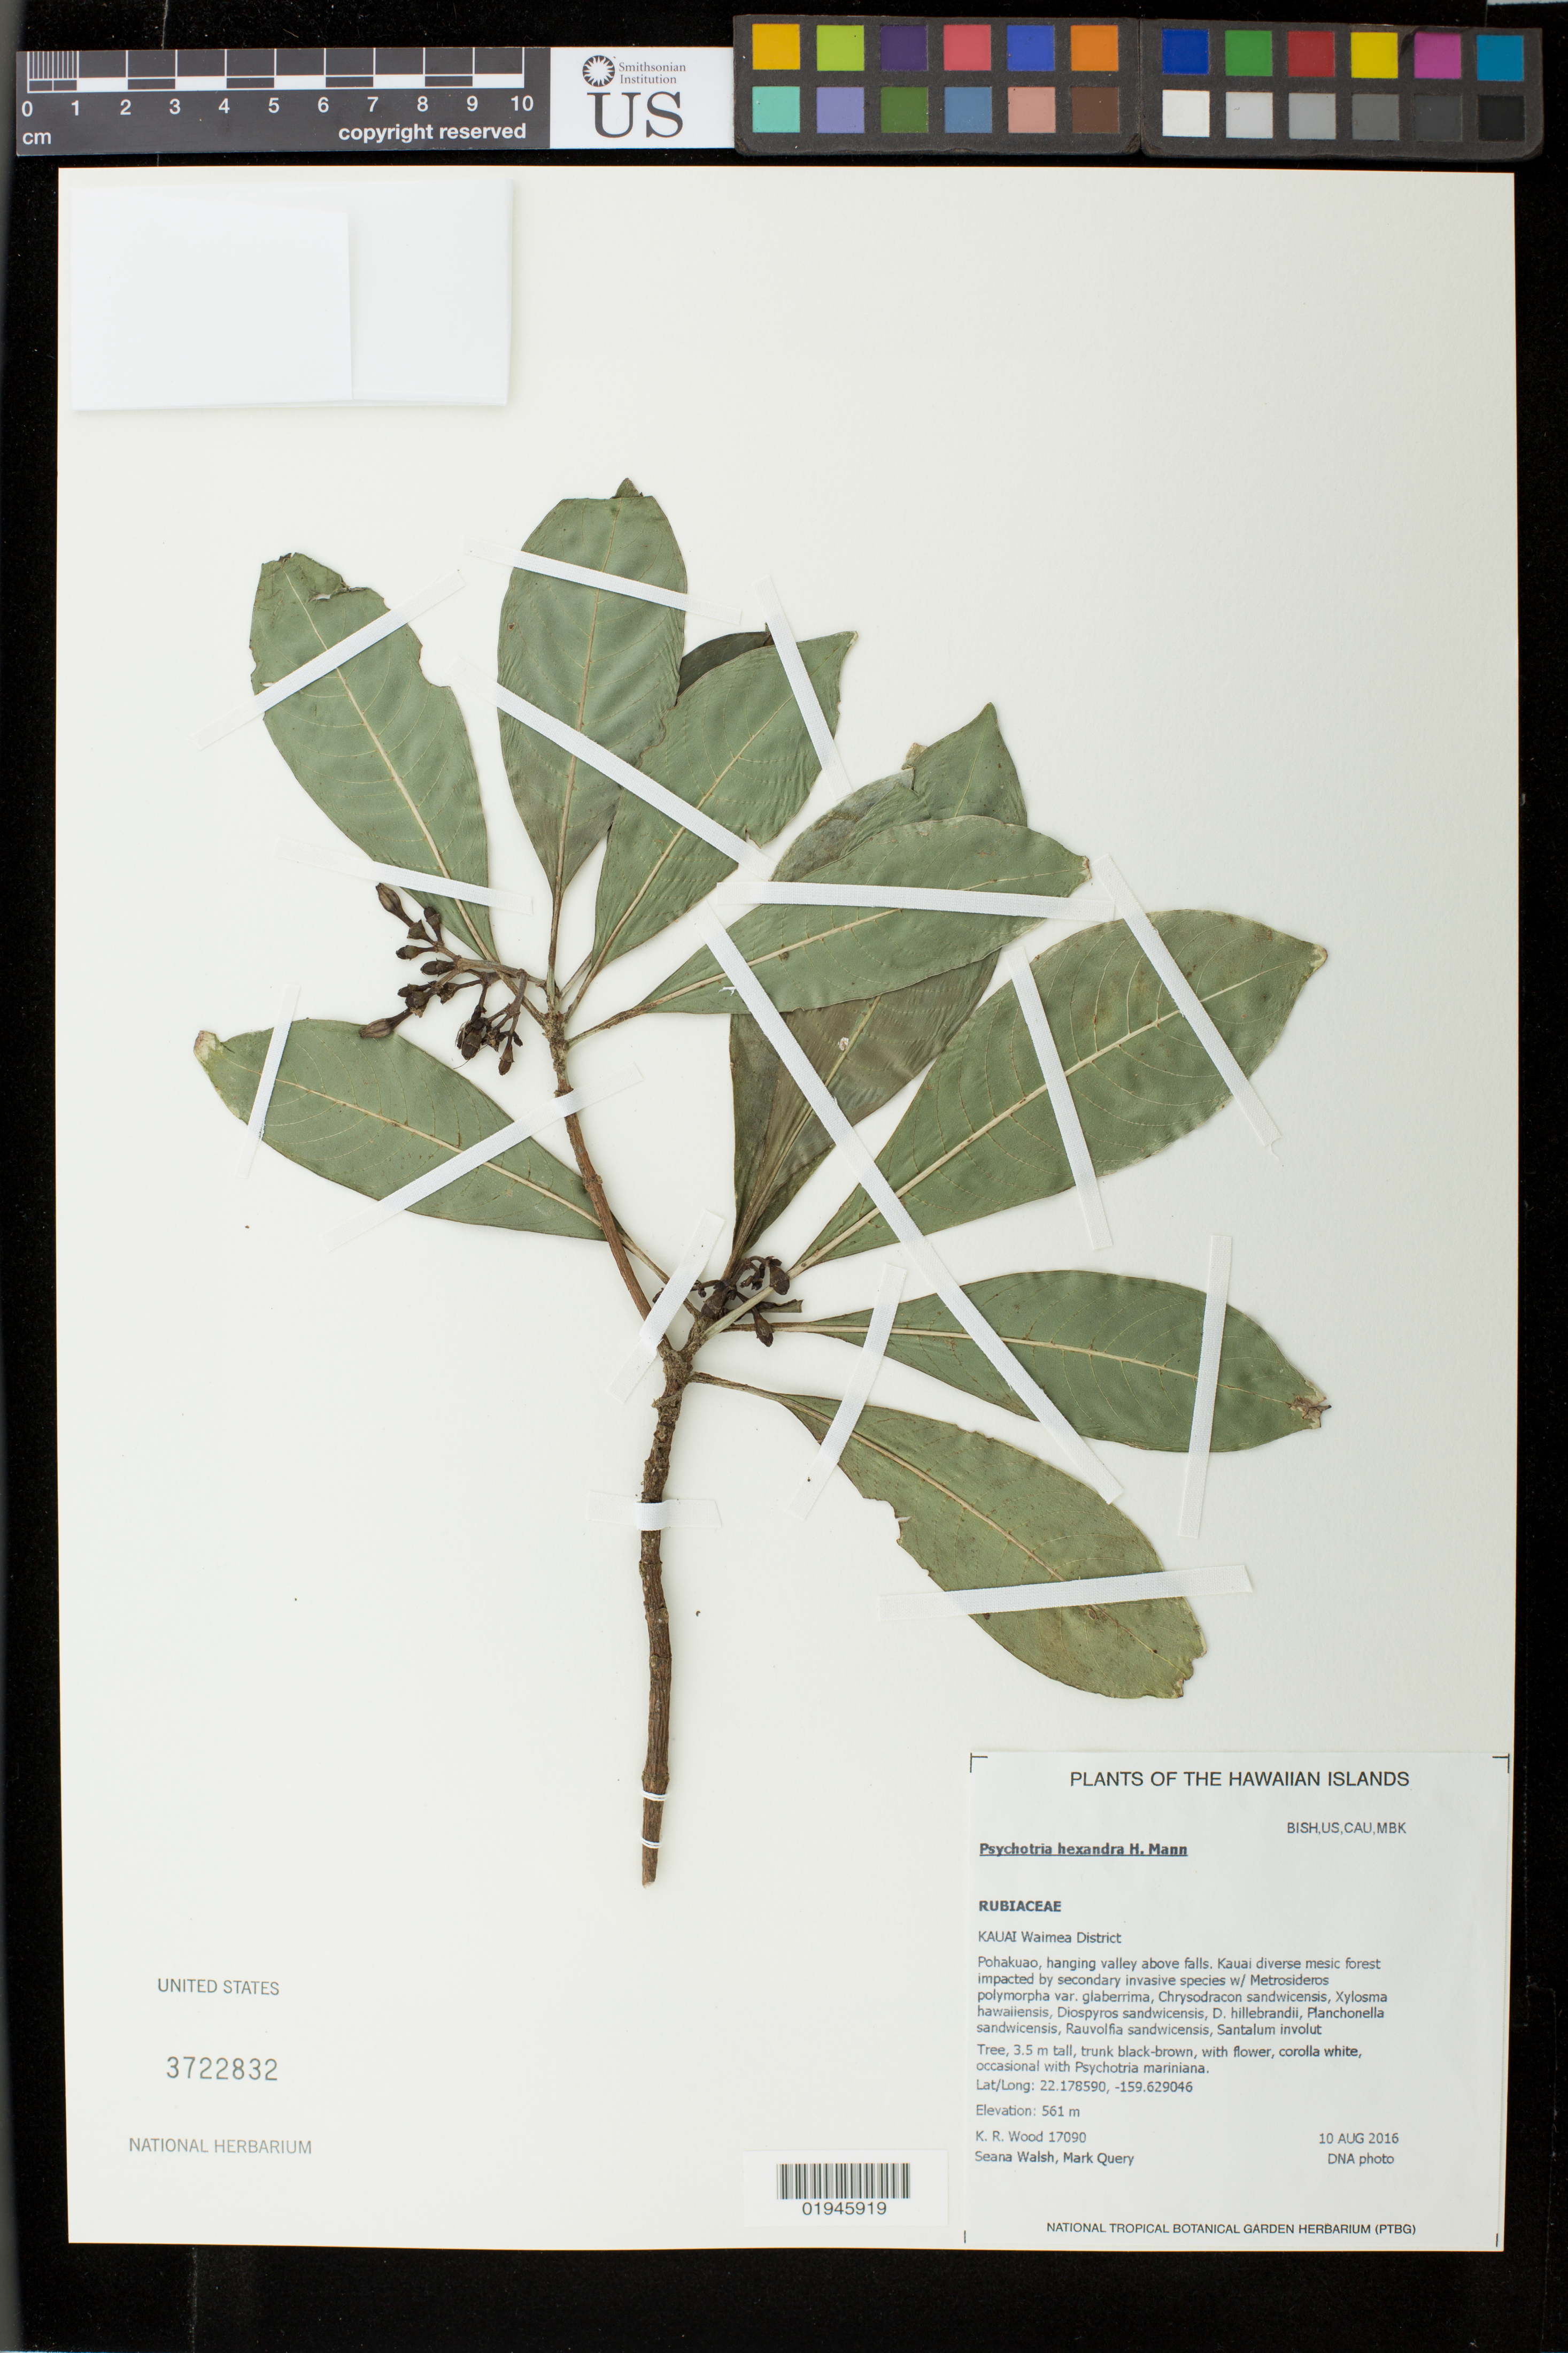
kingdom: Plantae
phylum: Tracheophyta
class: Magnoliopsida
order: Gentianales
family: Rubiaceae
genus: Psychotria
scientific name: Psychotria hexandra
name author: H. Mann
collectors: K. R. Wood, S. Walsh & M. Query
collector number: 17090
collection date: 2016-08-10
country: United States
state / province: Hawaii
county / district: Kauai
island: Kaua'i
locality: Waimea District, Pohakuao, hanging valley above falls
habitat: Diverse mesic forest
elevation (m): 561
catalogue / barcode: US 3722832